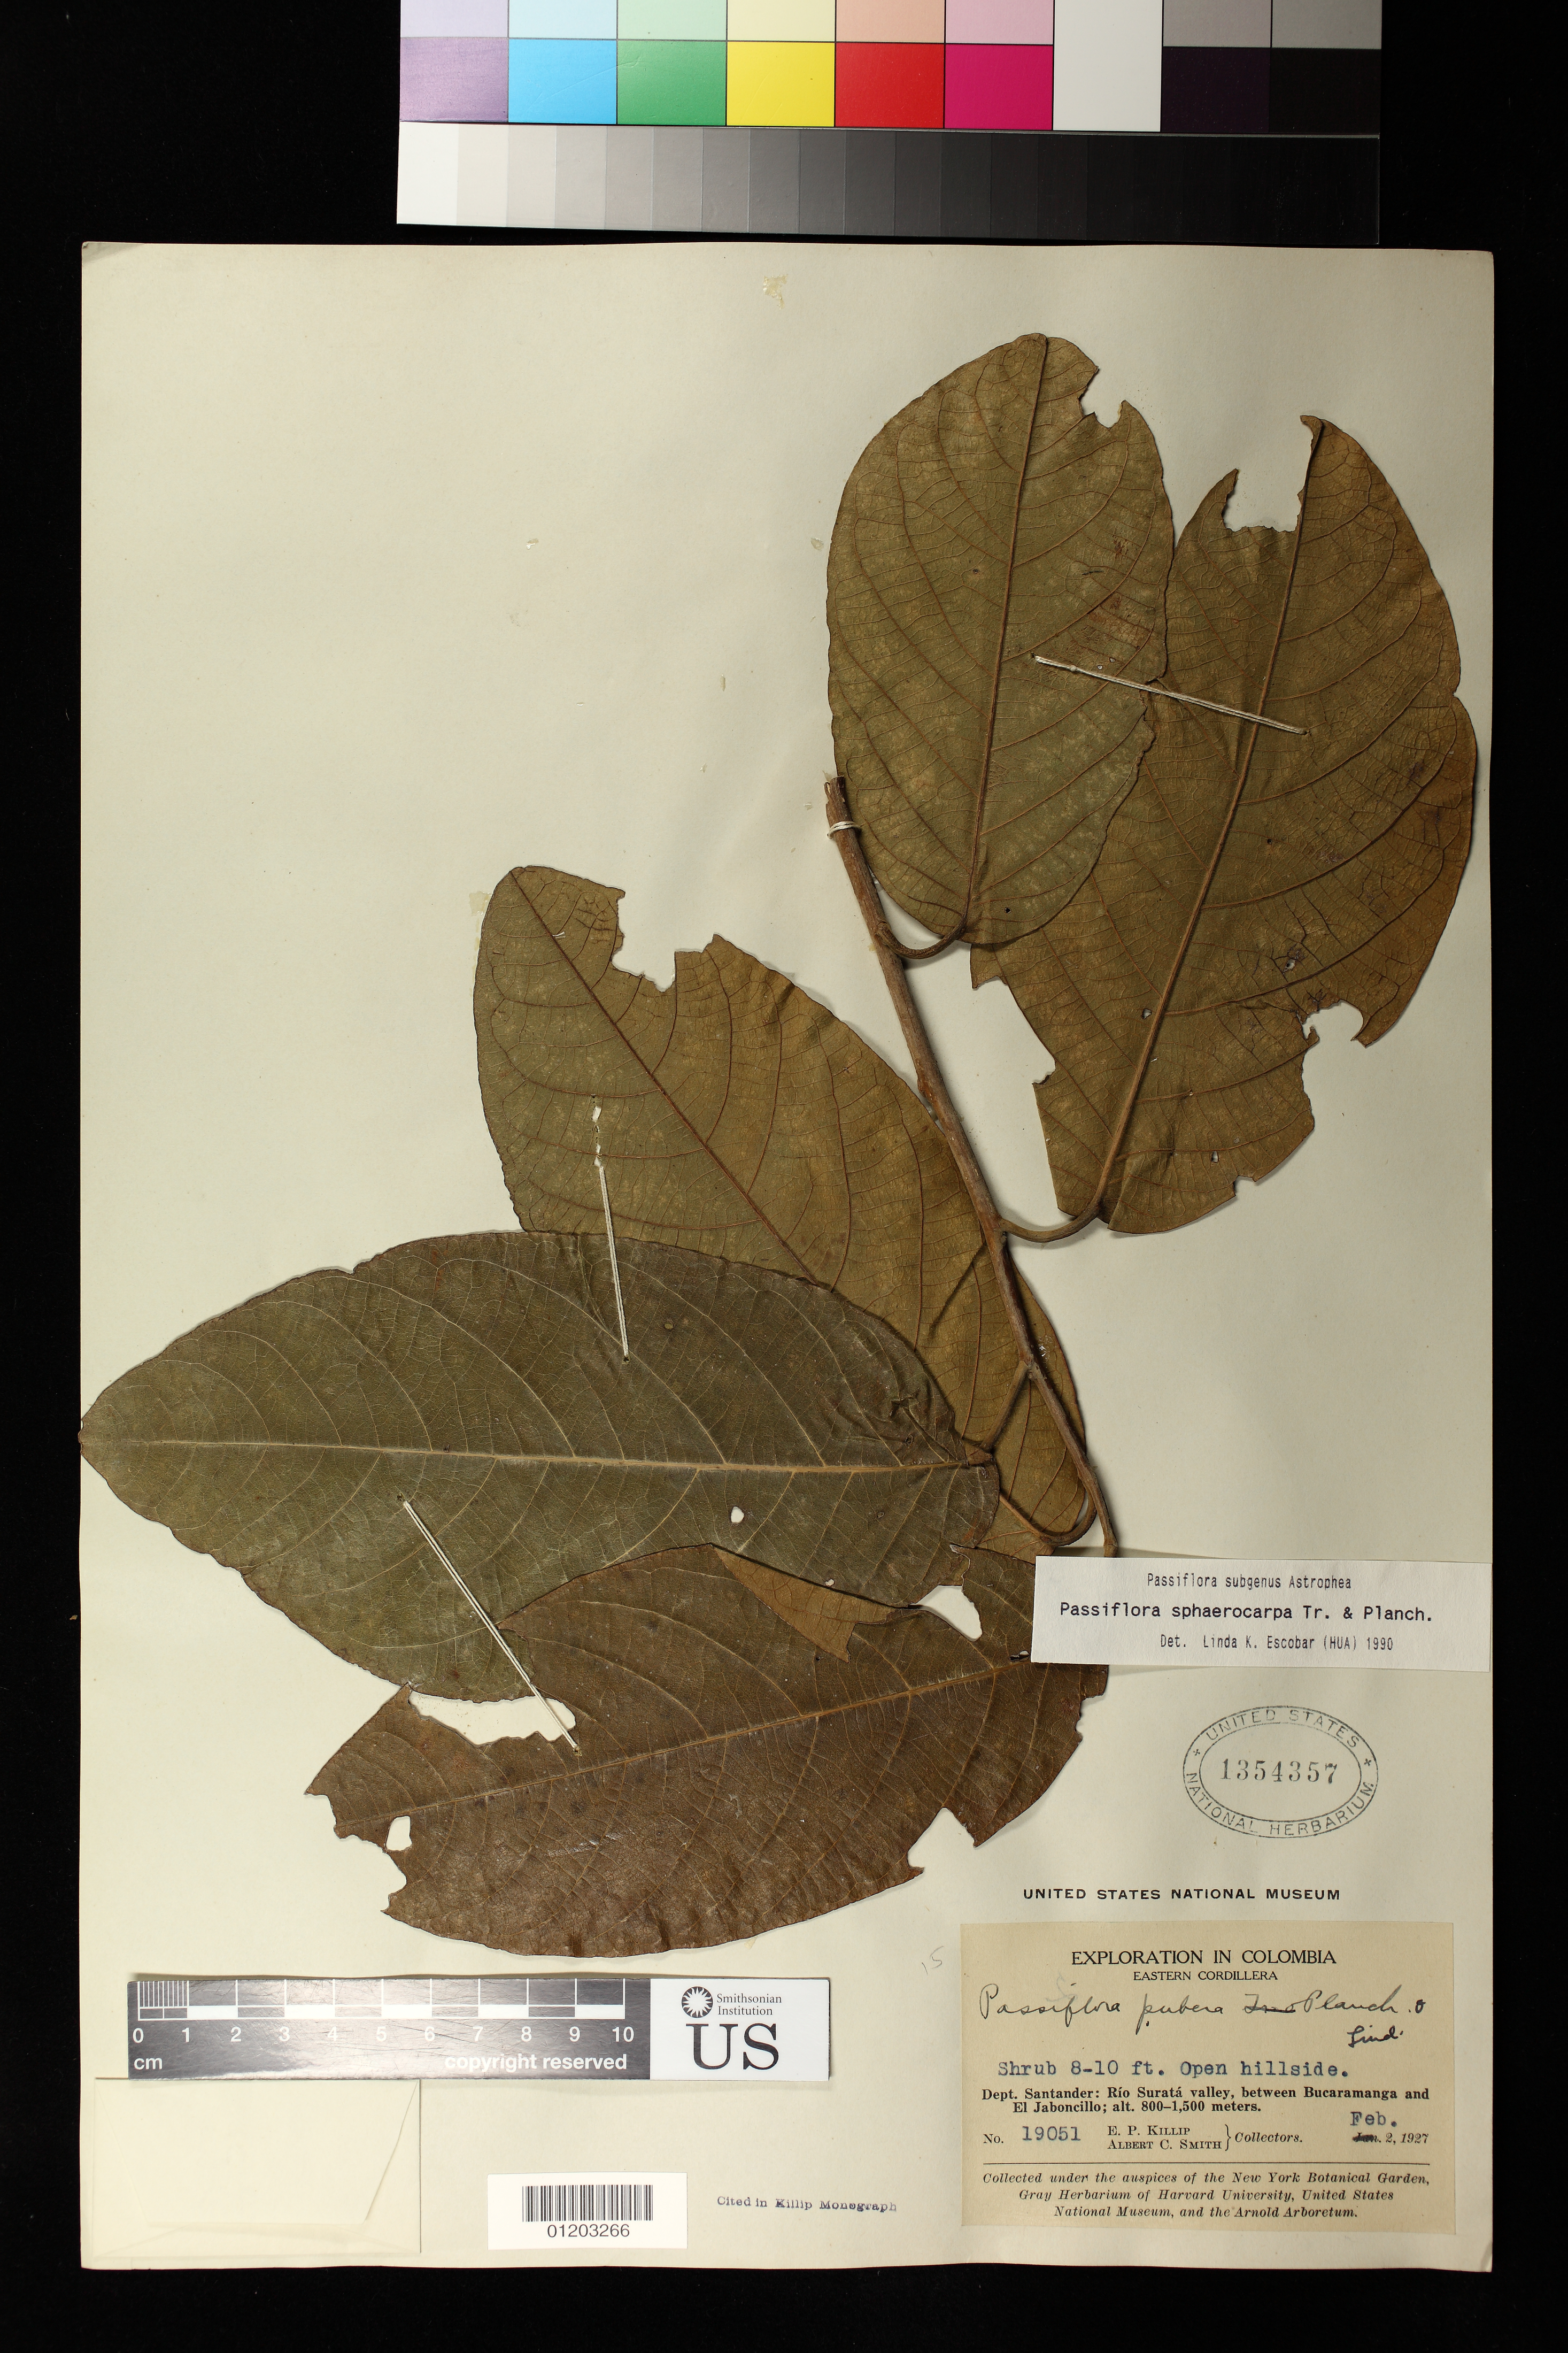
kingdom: Plantae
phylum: Tracheophyta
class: Magnoliopsida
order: Malpighiales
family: Passifloraceae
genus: Passiflora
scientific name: Passiflora sphaerocarpa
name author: Triana & Planch.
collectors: E. P. Killip & A. C. Smith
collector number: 19051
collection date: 1927-02-02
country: Colombia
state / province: Santander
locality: Rio Surata valley, between Bucaramanga and El Jaboncillo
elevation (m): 800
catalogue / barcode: US 1354357